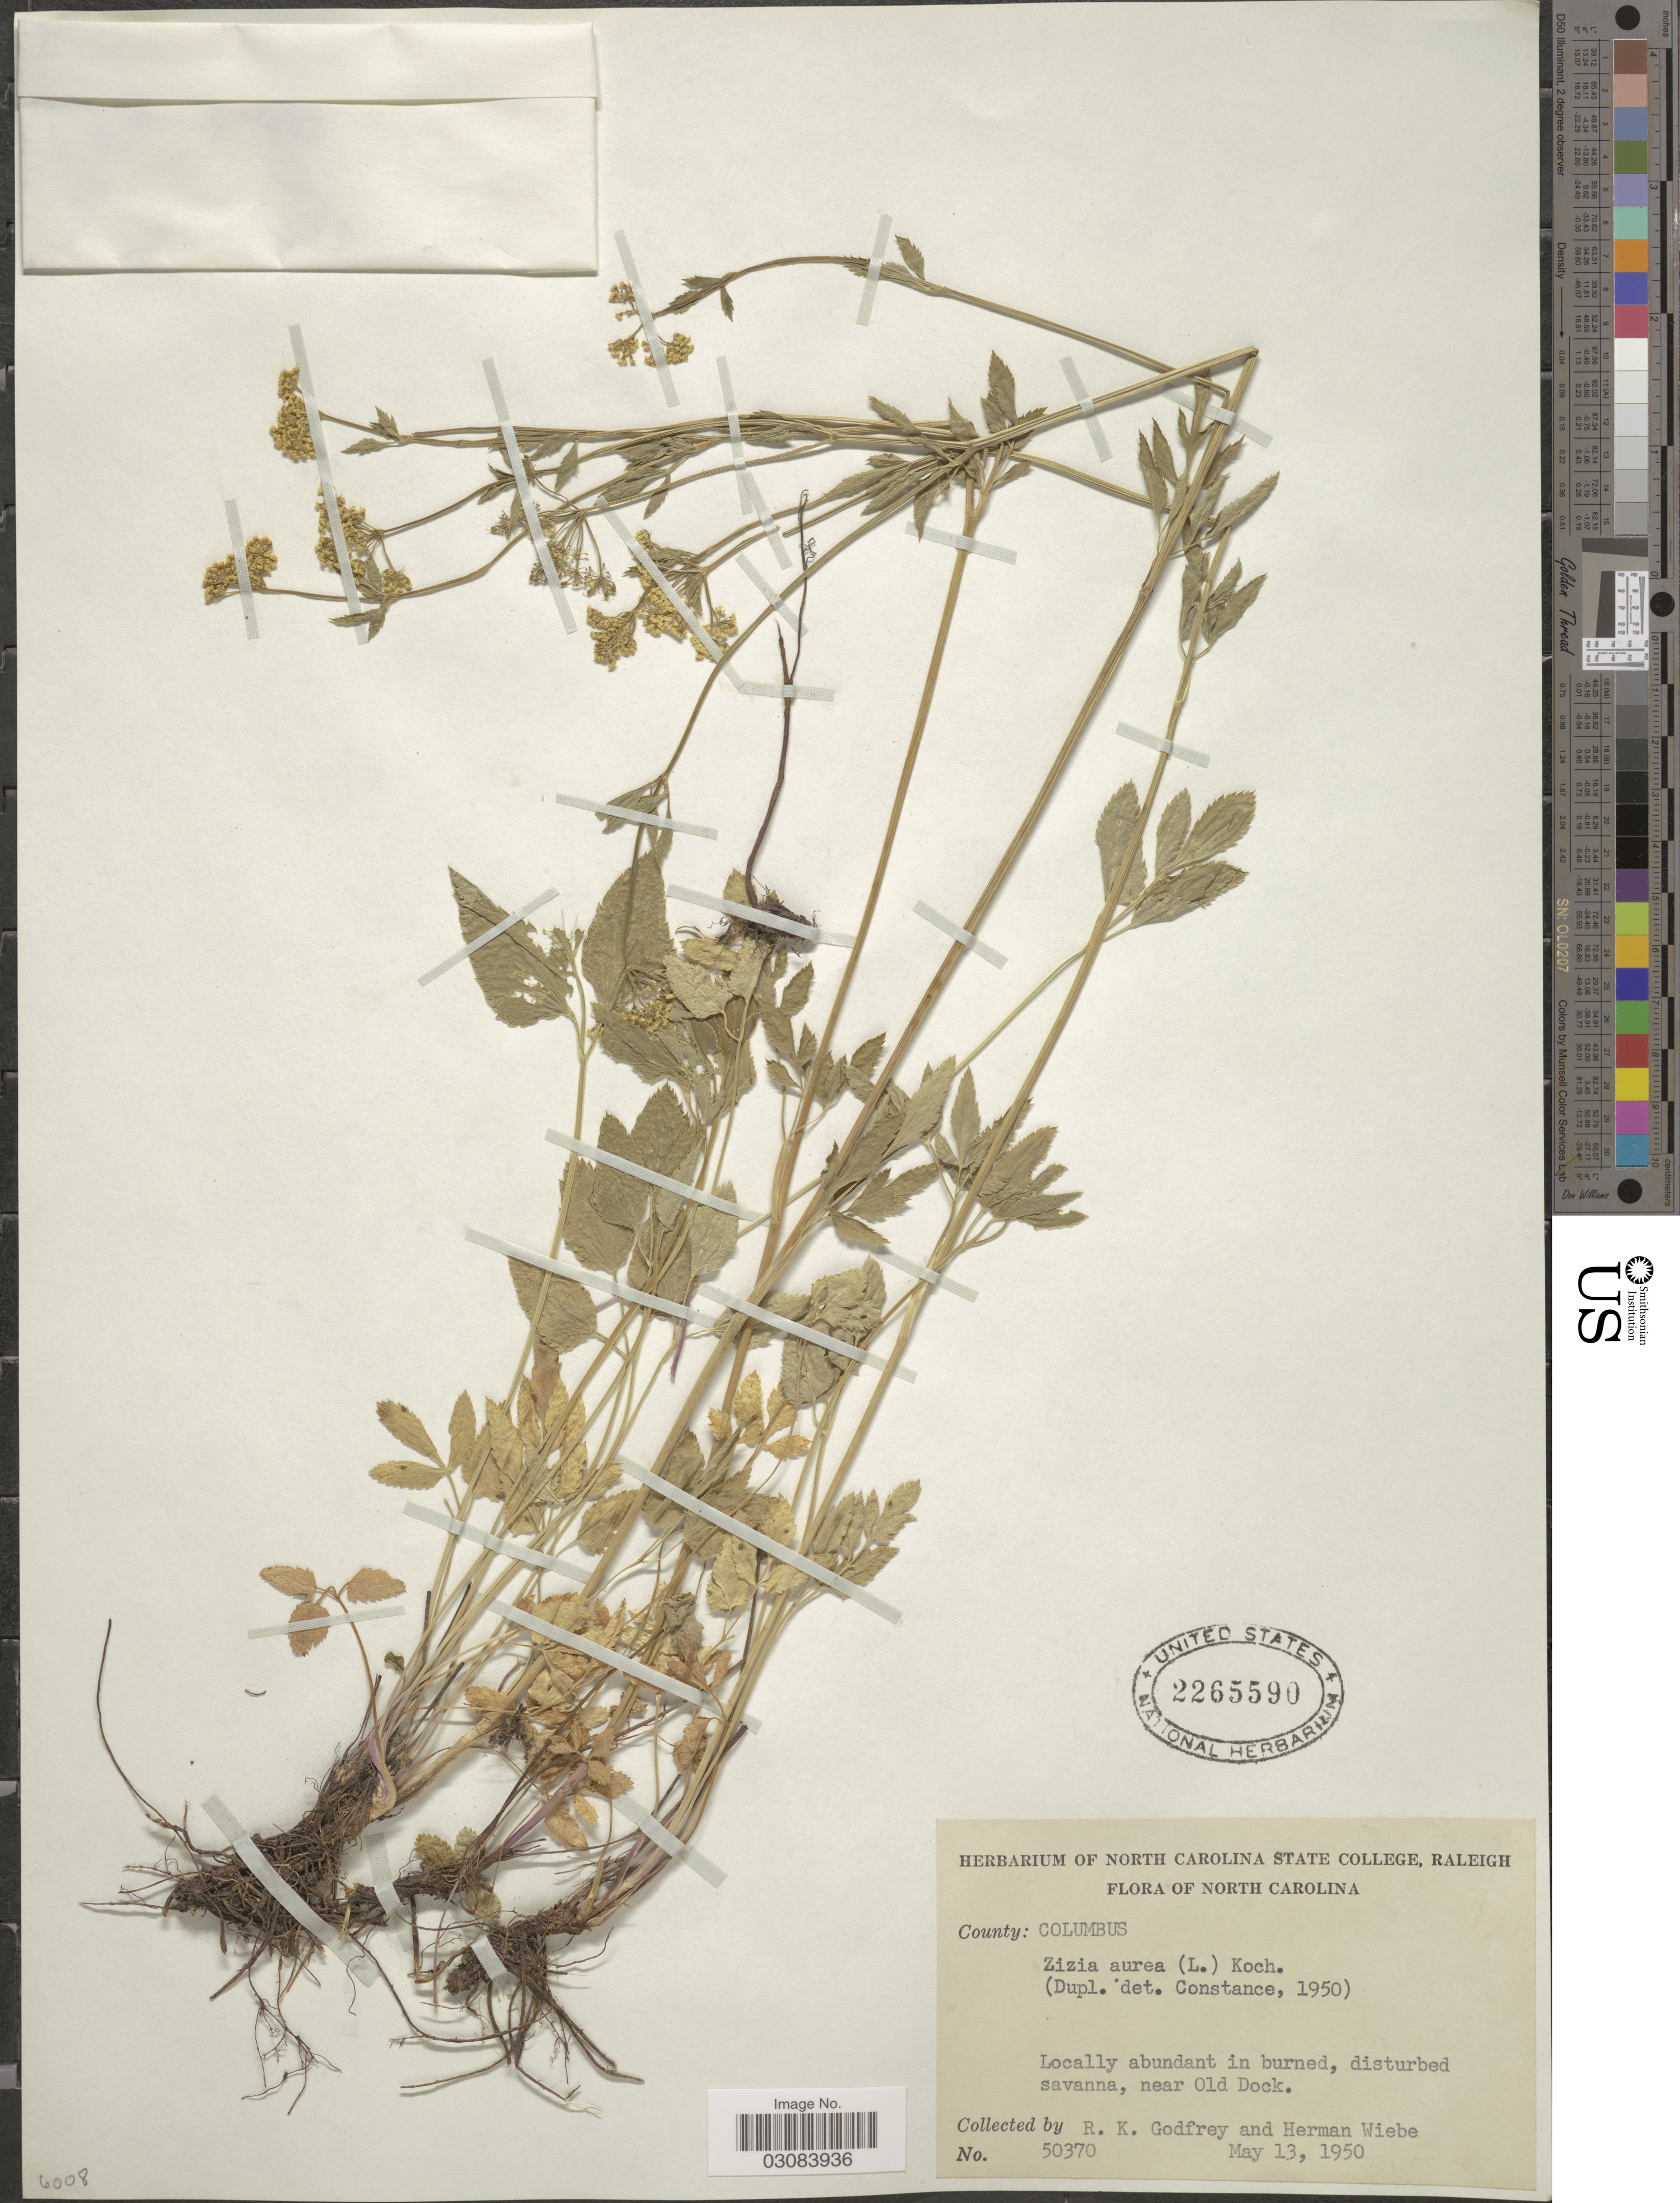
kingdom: Plantae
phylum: Tracheophyta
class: Magnoliopsida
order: Apiales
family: Apiaceae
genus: Zizia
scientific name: Zizia aurea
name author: (L.) Koch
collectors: R. K. Godfrey & H. Wiebe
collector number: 50370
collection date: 1950-05-13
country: United States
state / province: North Carolina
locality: County: Columbus. Locally abundant in burned, disturbed savanna, near Old Dock.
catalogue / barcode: US 2265590